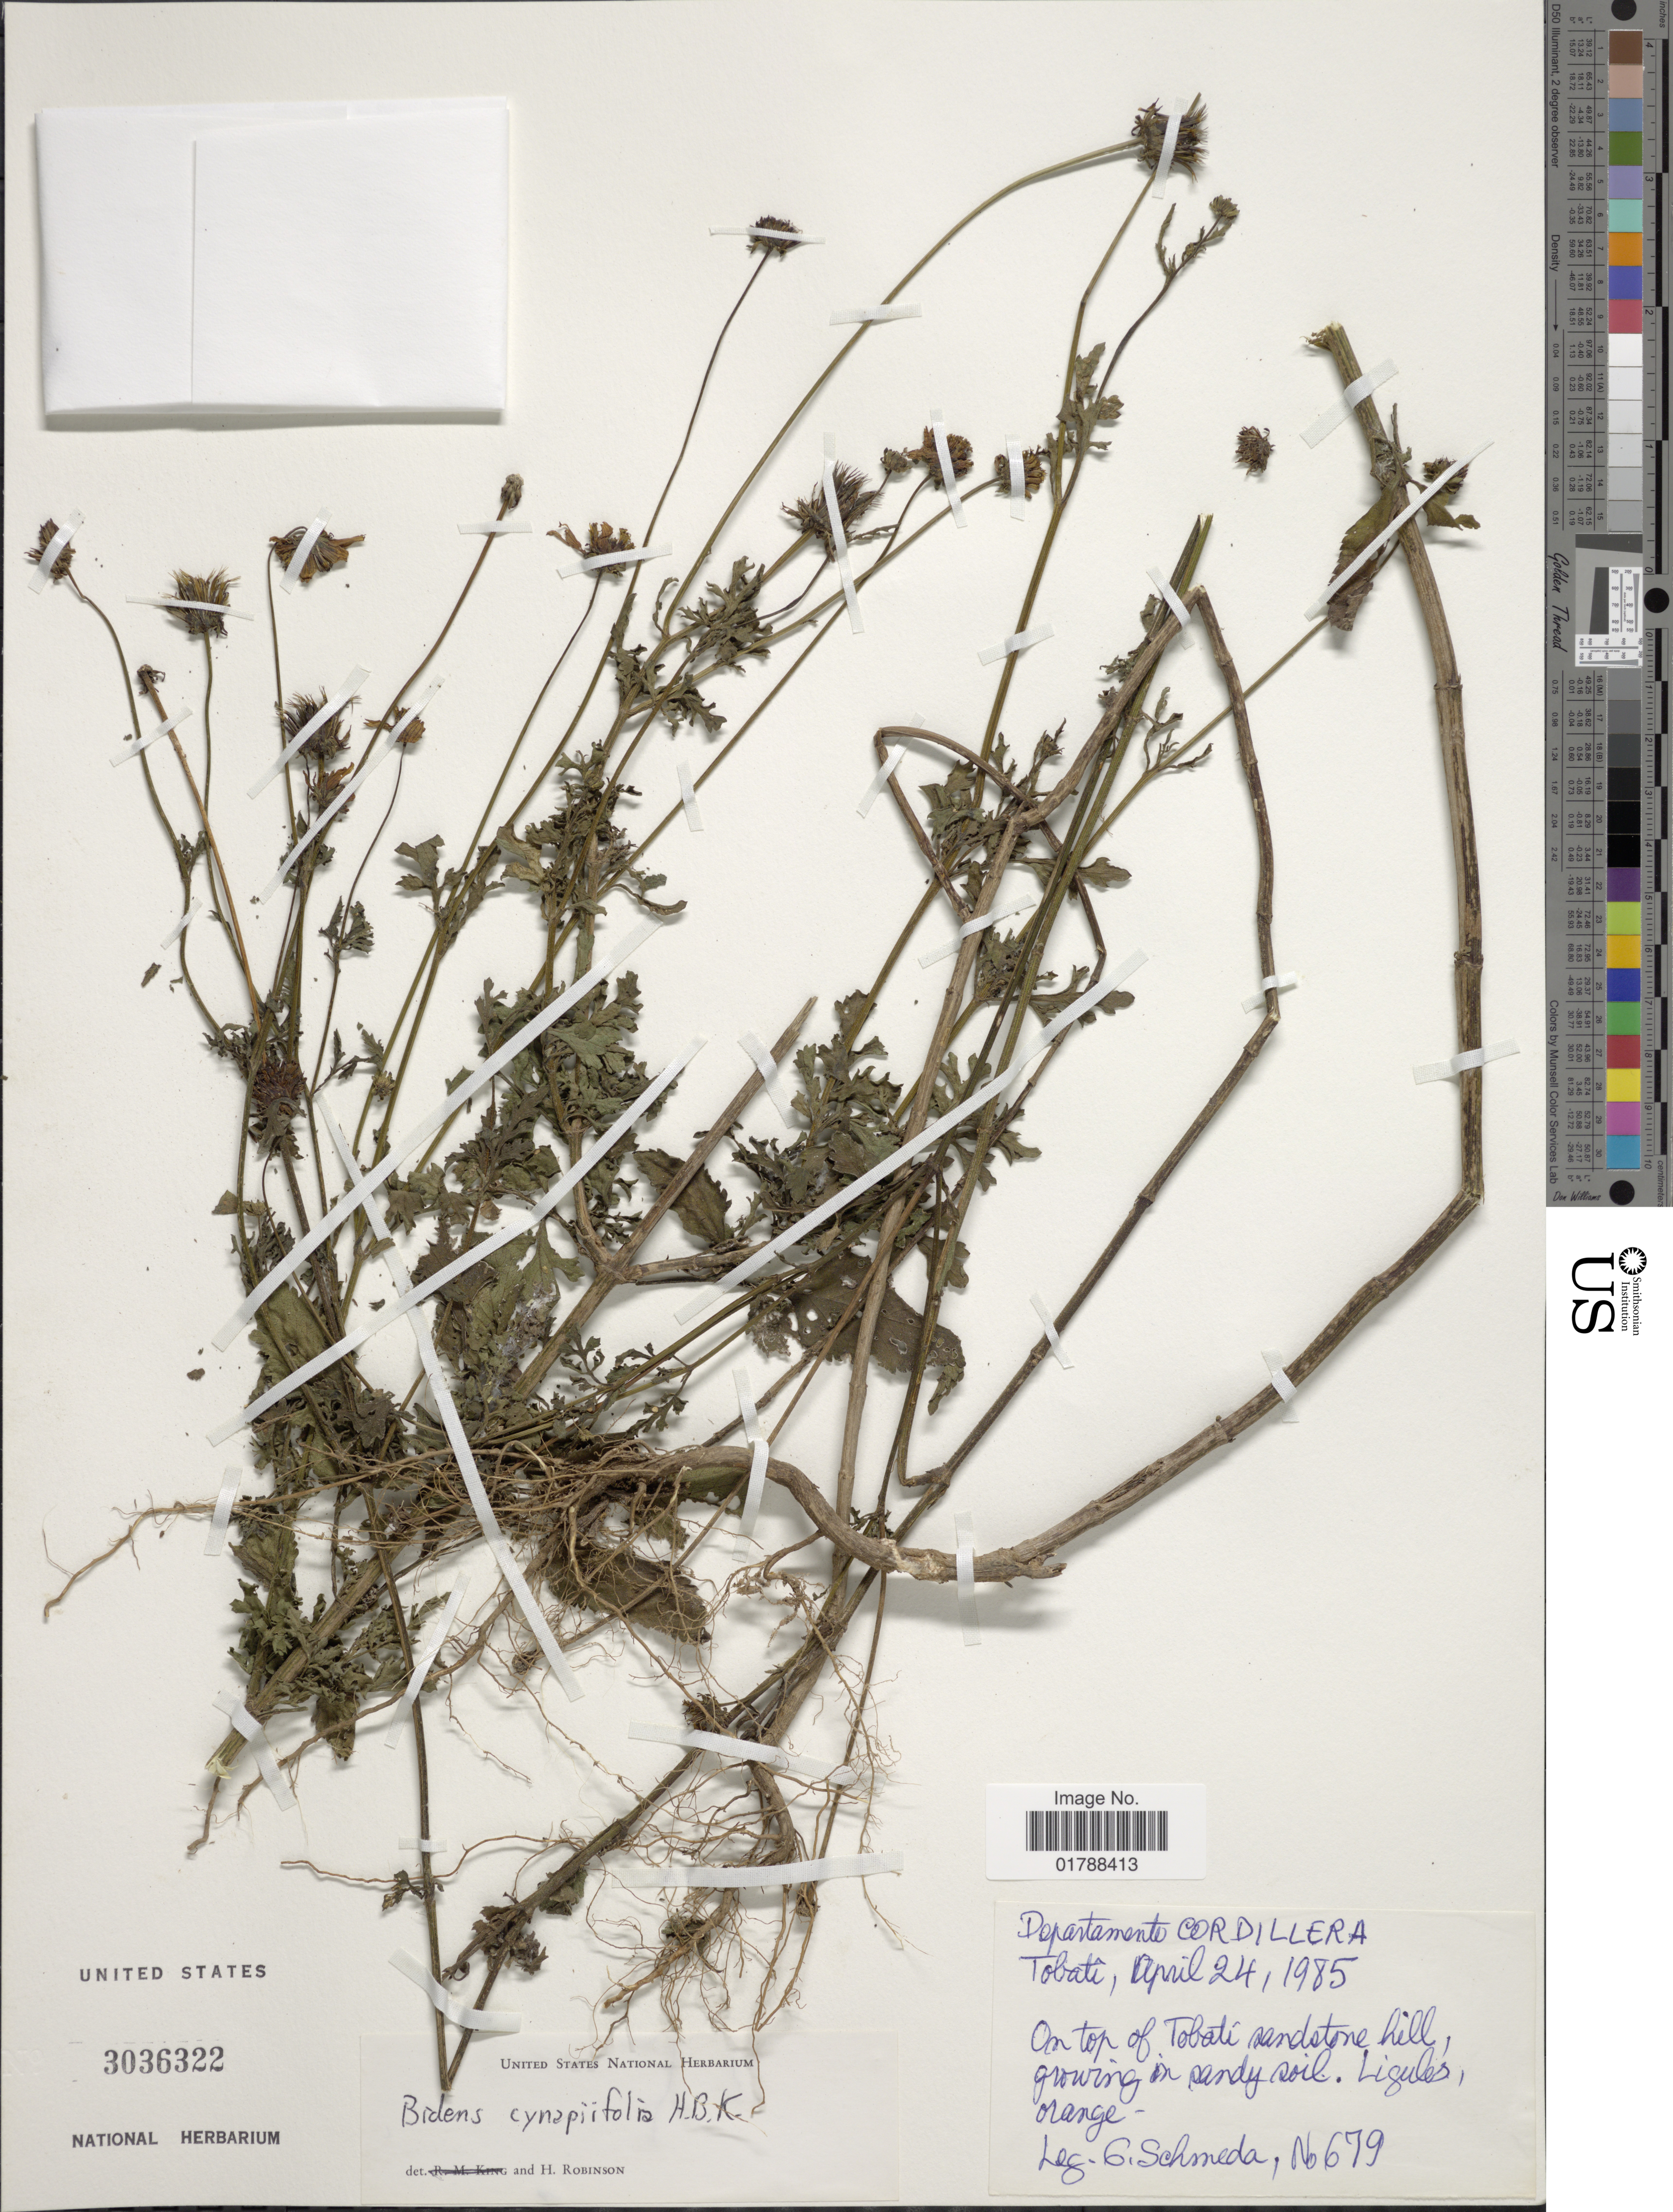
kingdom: Plantae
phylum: Tracheophyta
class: Magnoliopsida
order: Asterales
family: Asteraceae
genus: Bidens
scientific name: Bidens gardneri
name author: Baker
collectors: G. Schmeda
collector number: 679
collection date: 1985-04-24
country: Paraguay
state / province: Cordillera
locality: Tobati, On top of Tobatî sandstone hill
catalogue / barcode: US 3036322